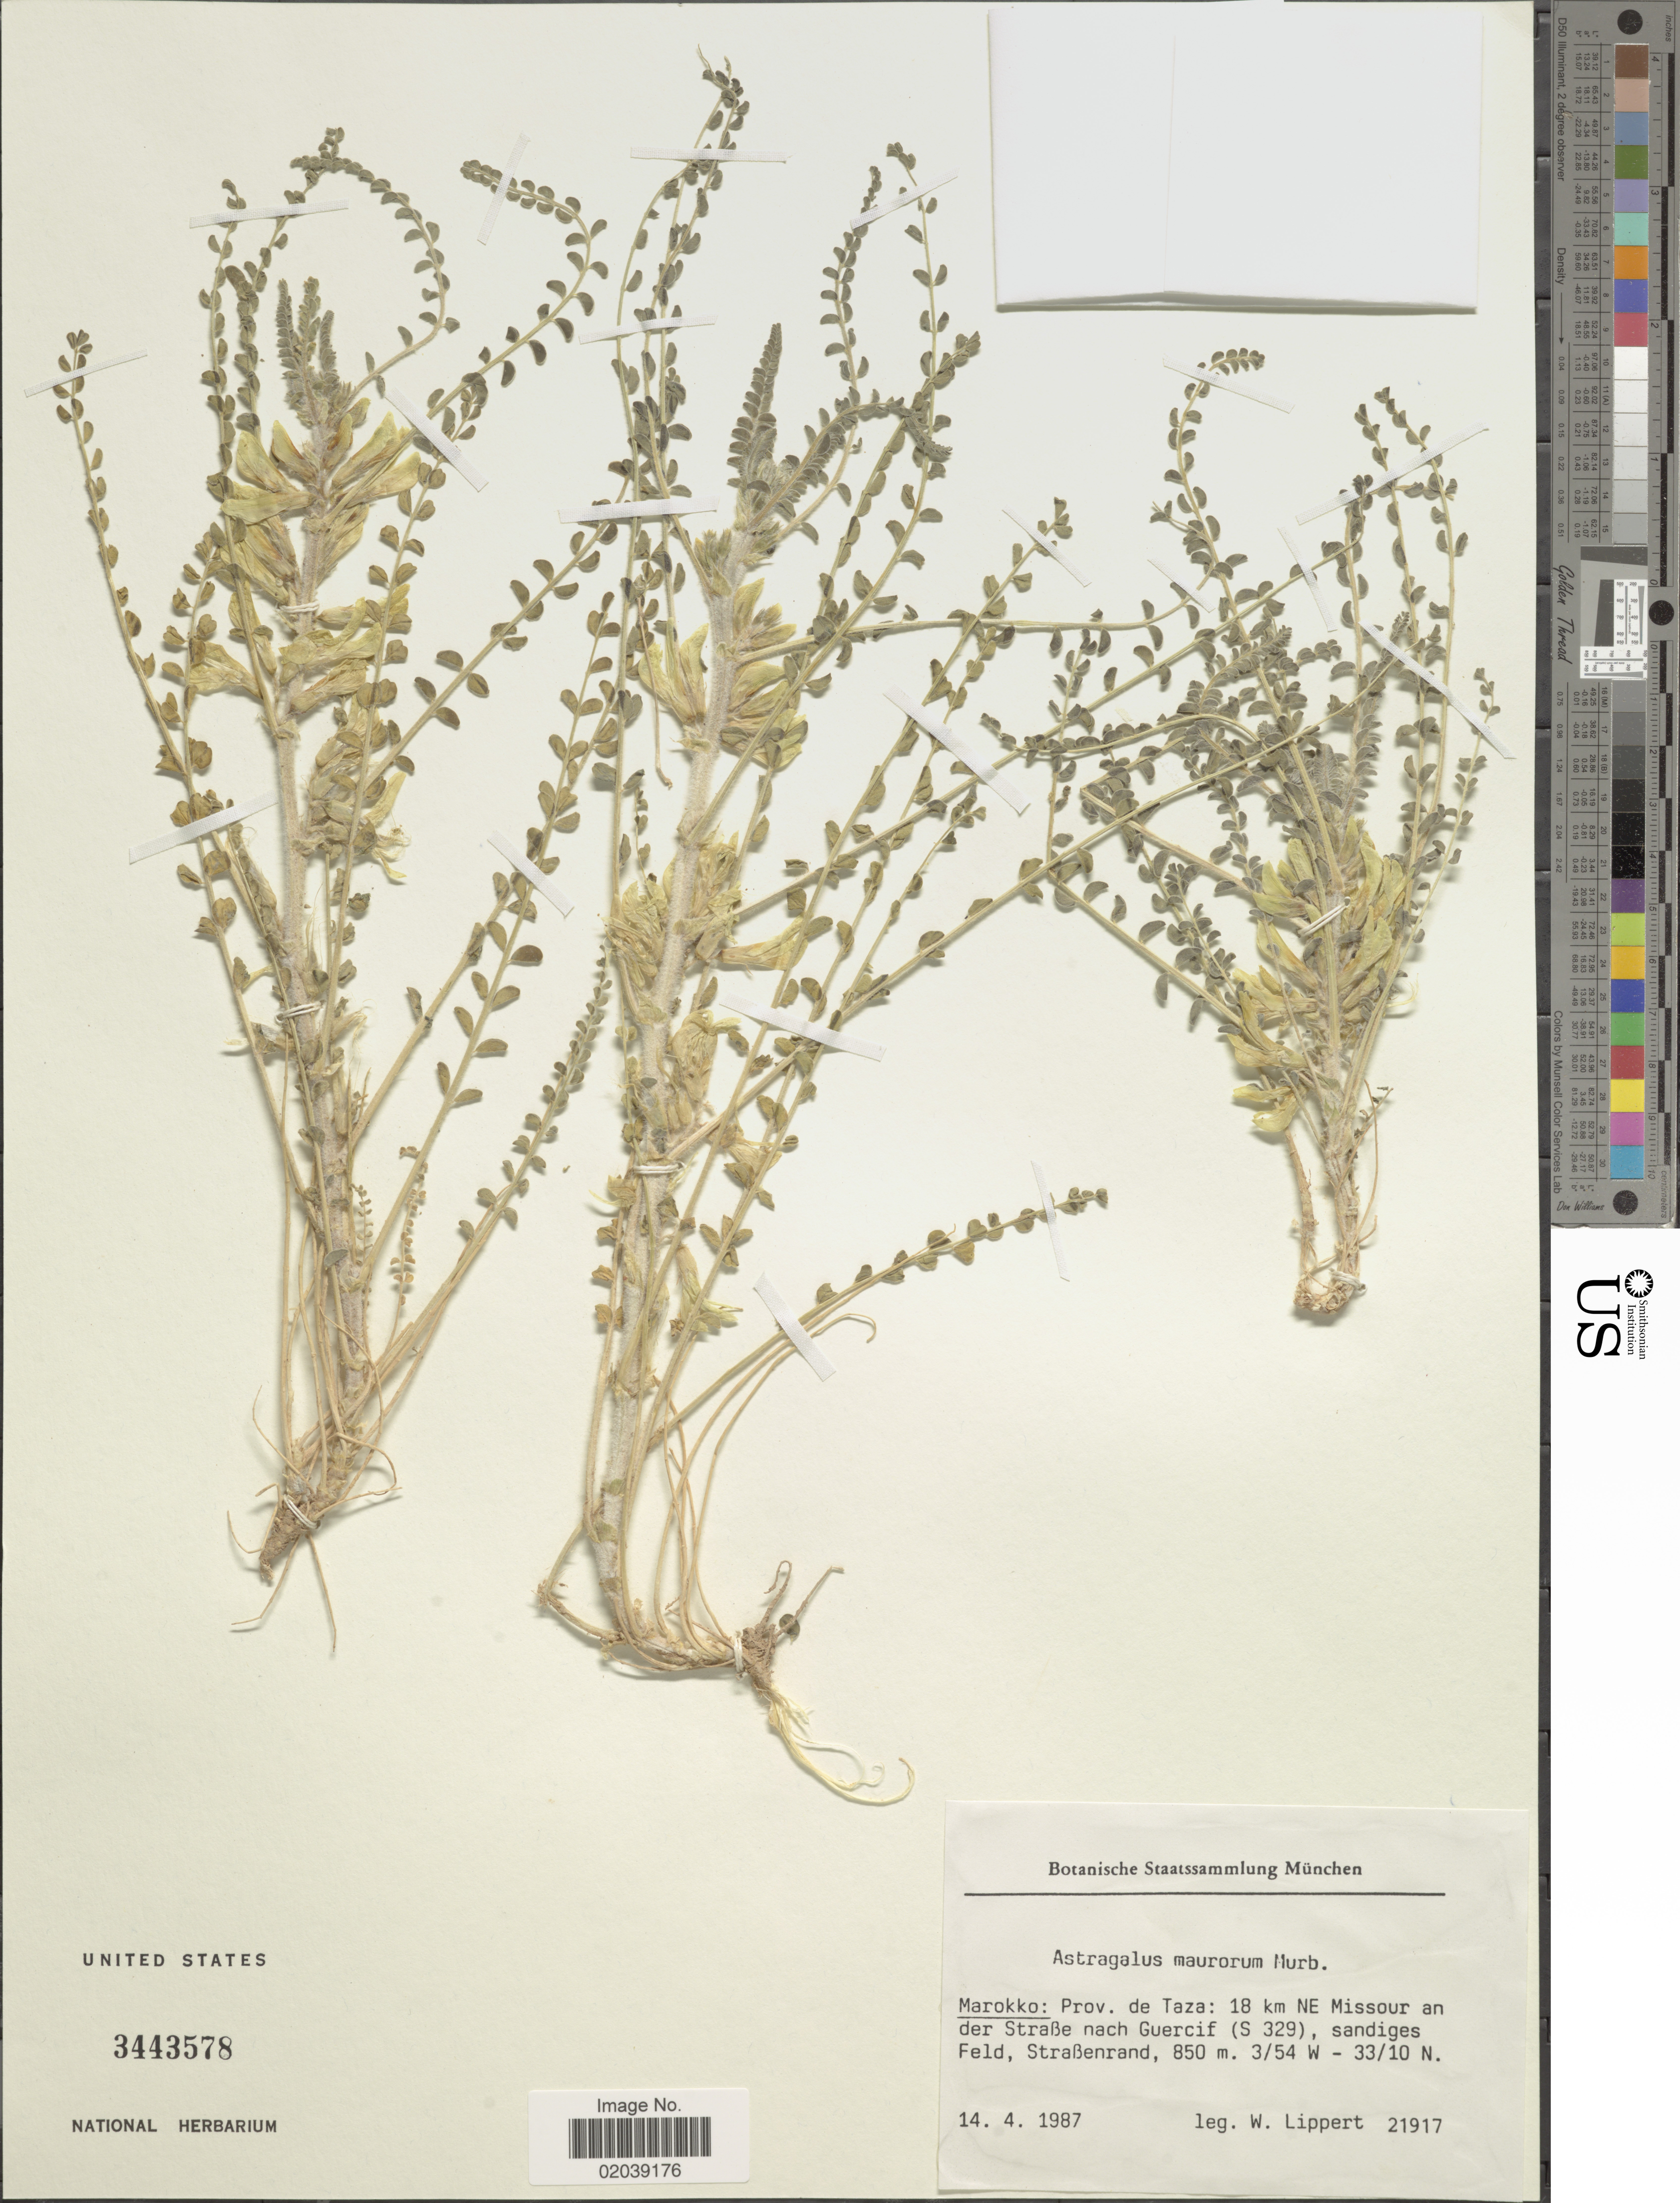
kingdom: Plantae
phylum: Tracheophyta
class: Magnoliopsida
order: Fabales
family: Fabaceae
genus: Astragalus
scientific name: Astragalus maurorum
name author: Murb.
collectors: W. Lippert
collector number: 21917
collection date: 1987-04-14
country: Morocco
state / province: Taza-Al Hoceima-Taounate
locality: Prov. de Taza: 18 km NE Missour an der Straße nach Guercif (S 329), sandiges Feld, Straßenrand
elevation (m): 850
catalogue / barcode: US 3443578